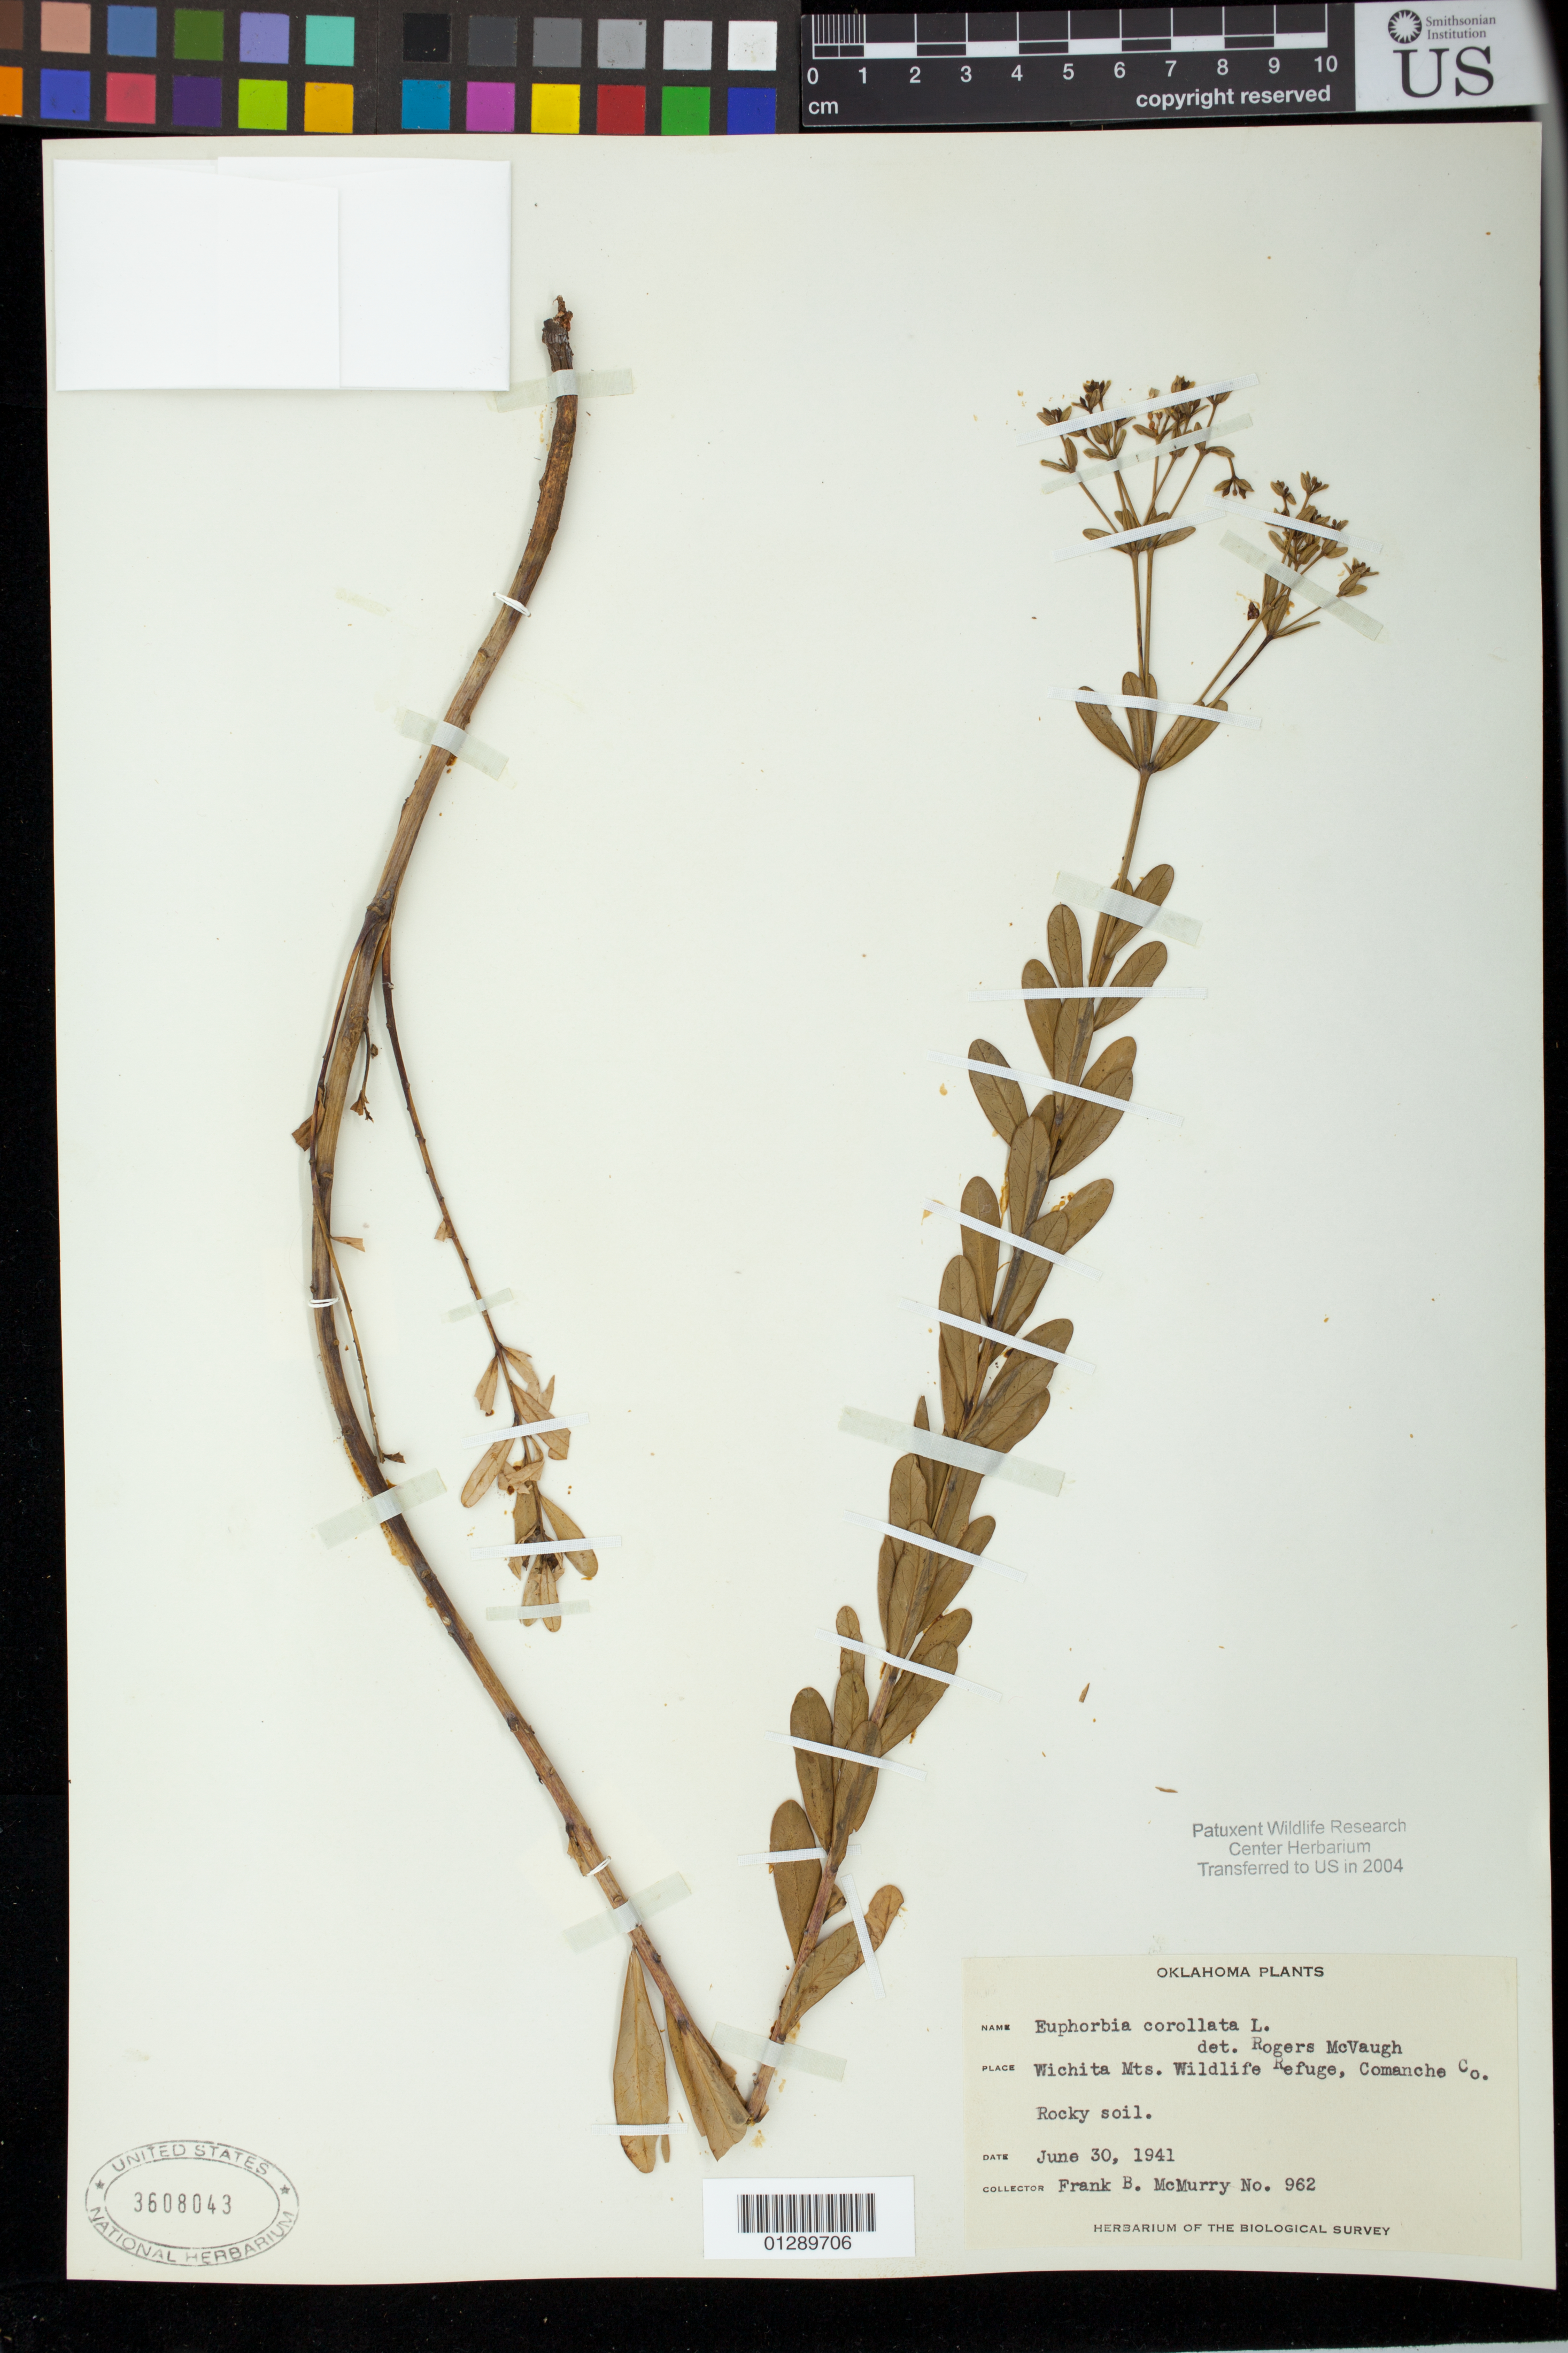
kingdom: Plantae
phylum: Tracheophyta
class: Magnoliopsida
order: Malpighiales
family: Euphorbiaceae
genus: Euphorbia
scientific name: Euphorbia corollata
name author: L.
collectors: F. B. McMurry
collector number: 962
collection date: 1941-06-30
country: United States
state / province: Oklahoma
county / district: Comanche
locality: Wichita Mts. Wildlife Refuge,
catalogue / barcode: US 3608043